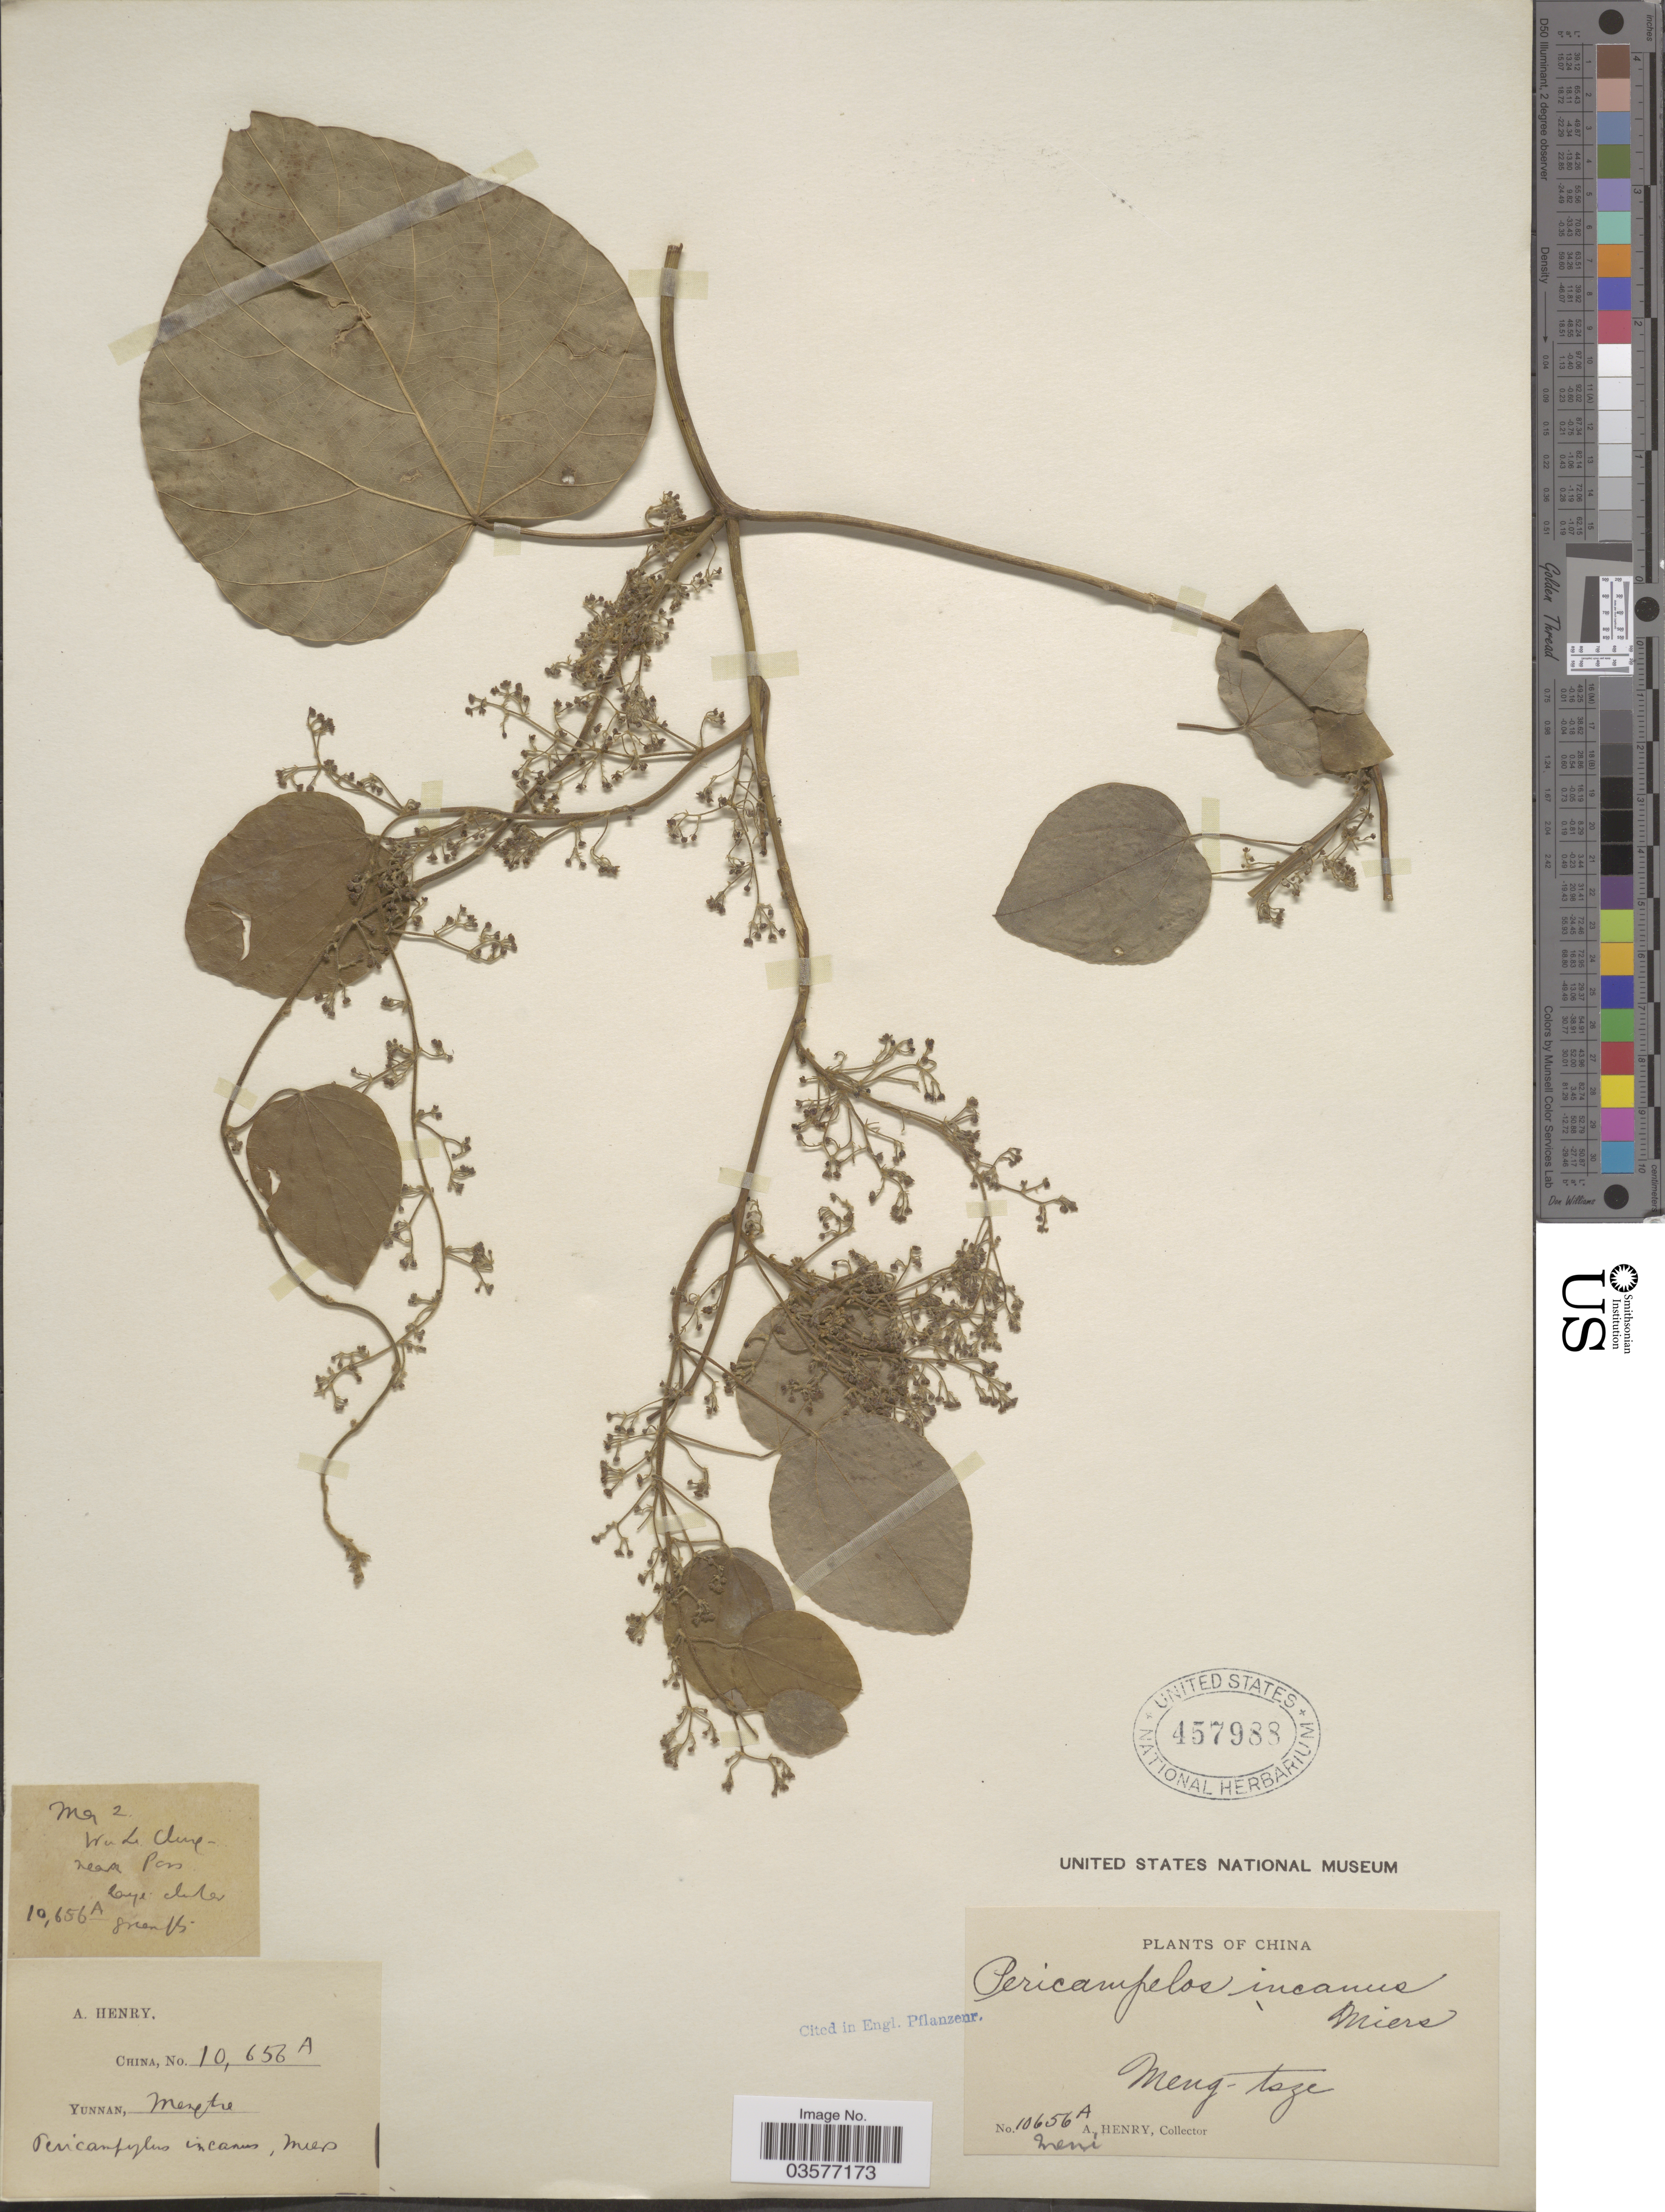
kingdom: Plantae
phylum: Tracheophyta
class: Magnoliopsida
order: Ranunculales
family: Menispermaceae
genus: Pericampylus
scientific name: Pericampylus glaucus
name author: (Lam.) Merr.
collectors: A. Henry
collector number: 10656 A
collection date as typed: Transcribed d/m/y: /5/2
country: China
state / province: Yunnan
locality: Meng-tsze.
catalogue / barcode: US 457988